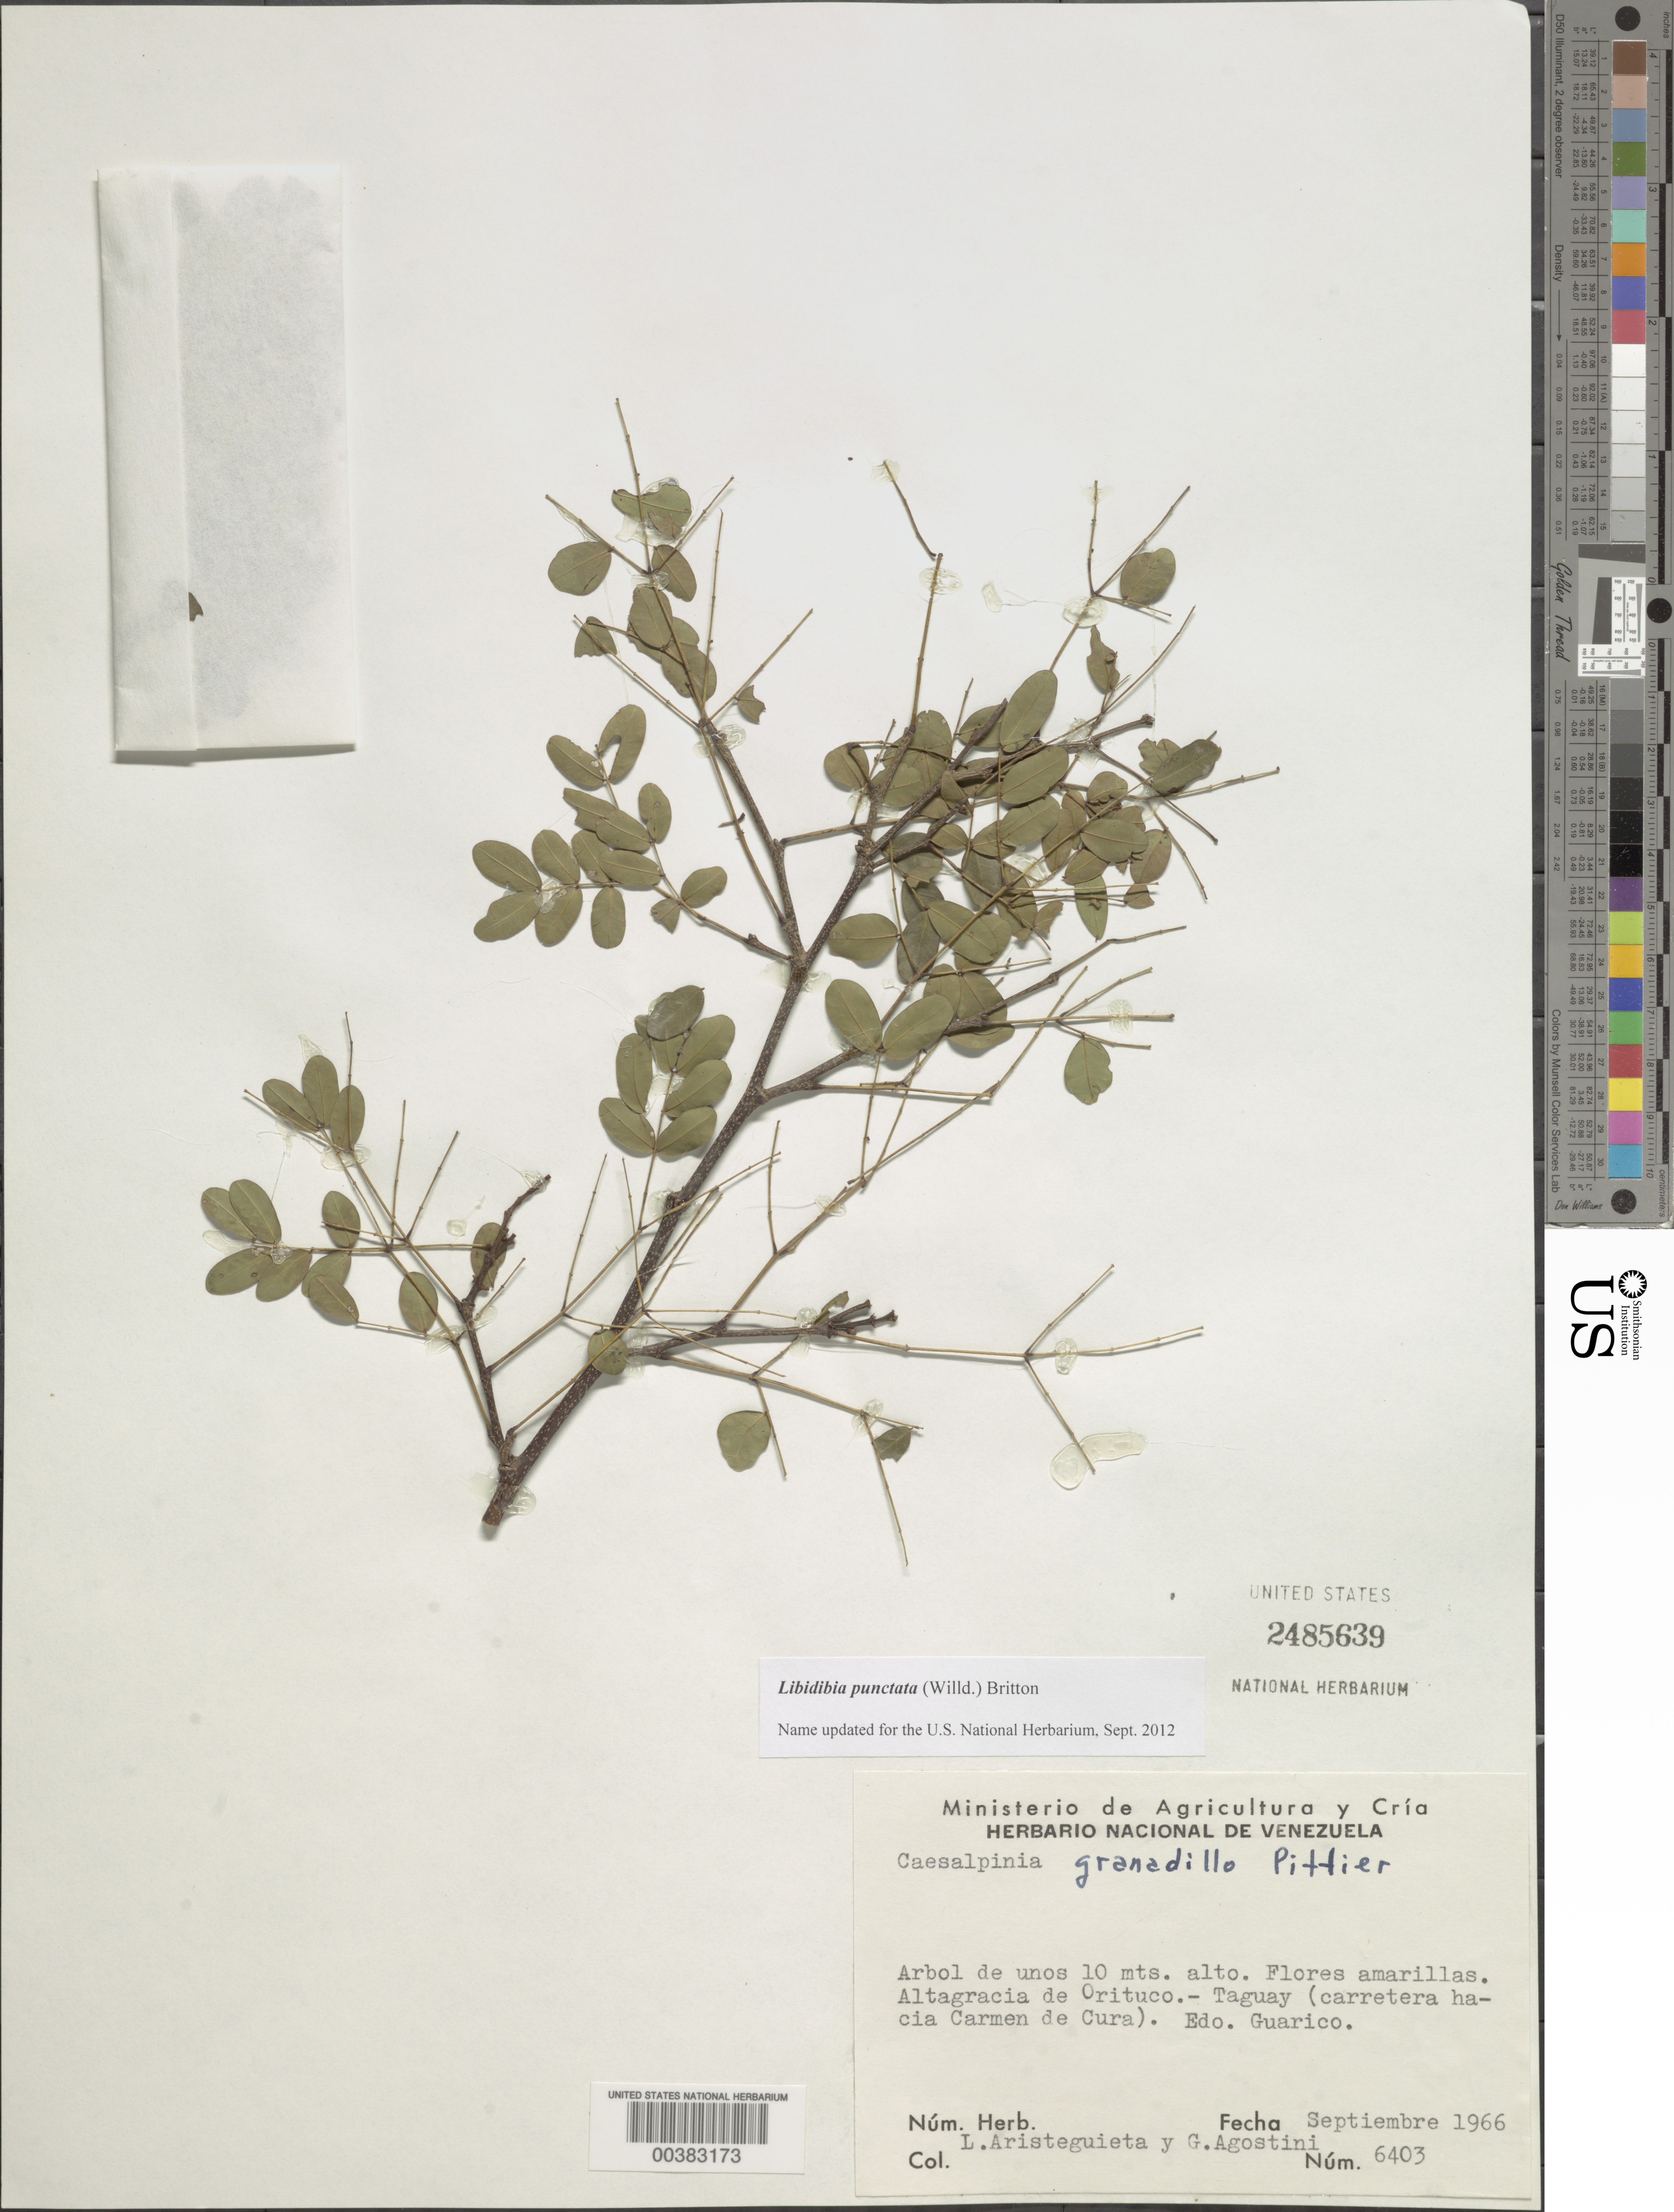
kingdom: Plantae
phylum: Tracheophyta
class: Magnoliopsida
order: Fabales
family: Fabaceae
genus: Libidibia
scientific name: Libidibia punctata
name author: (Willd.) Britton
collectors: L. Aristeguieta & G. Agostini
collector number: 6403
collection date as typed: Sep 1966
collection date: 1966-09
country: Venezuela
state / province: Guárico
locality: Altagracia de orituco; taguay (carretera hacia carmen de cura)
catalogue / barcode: US 2485639